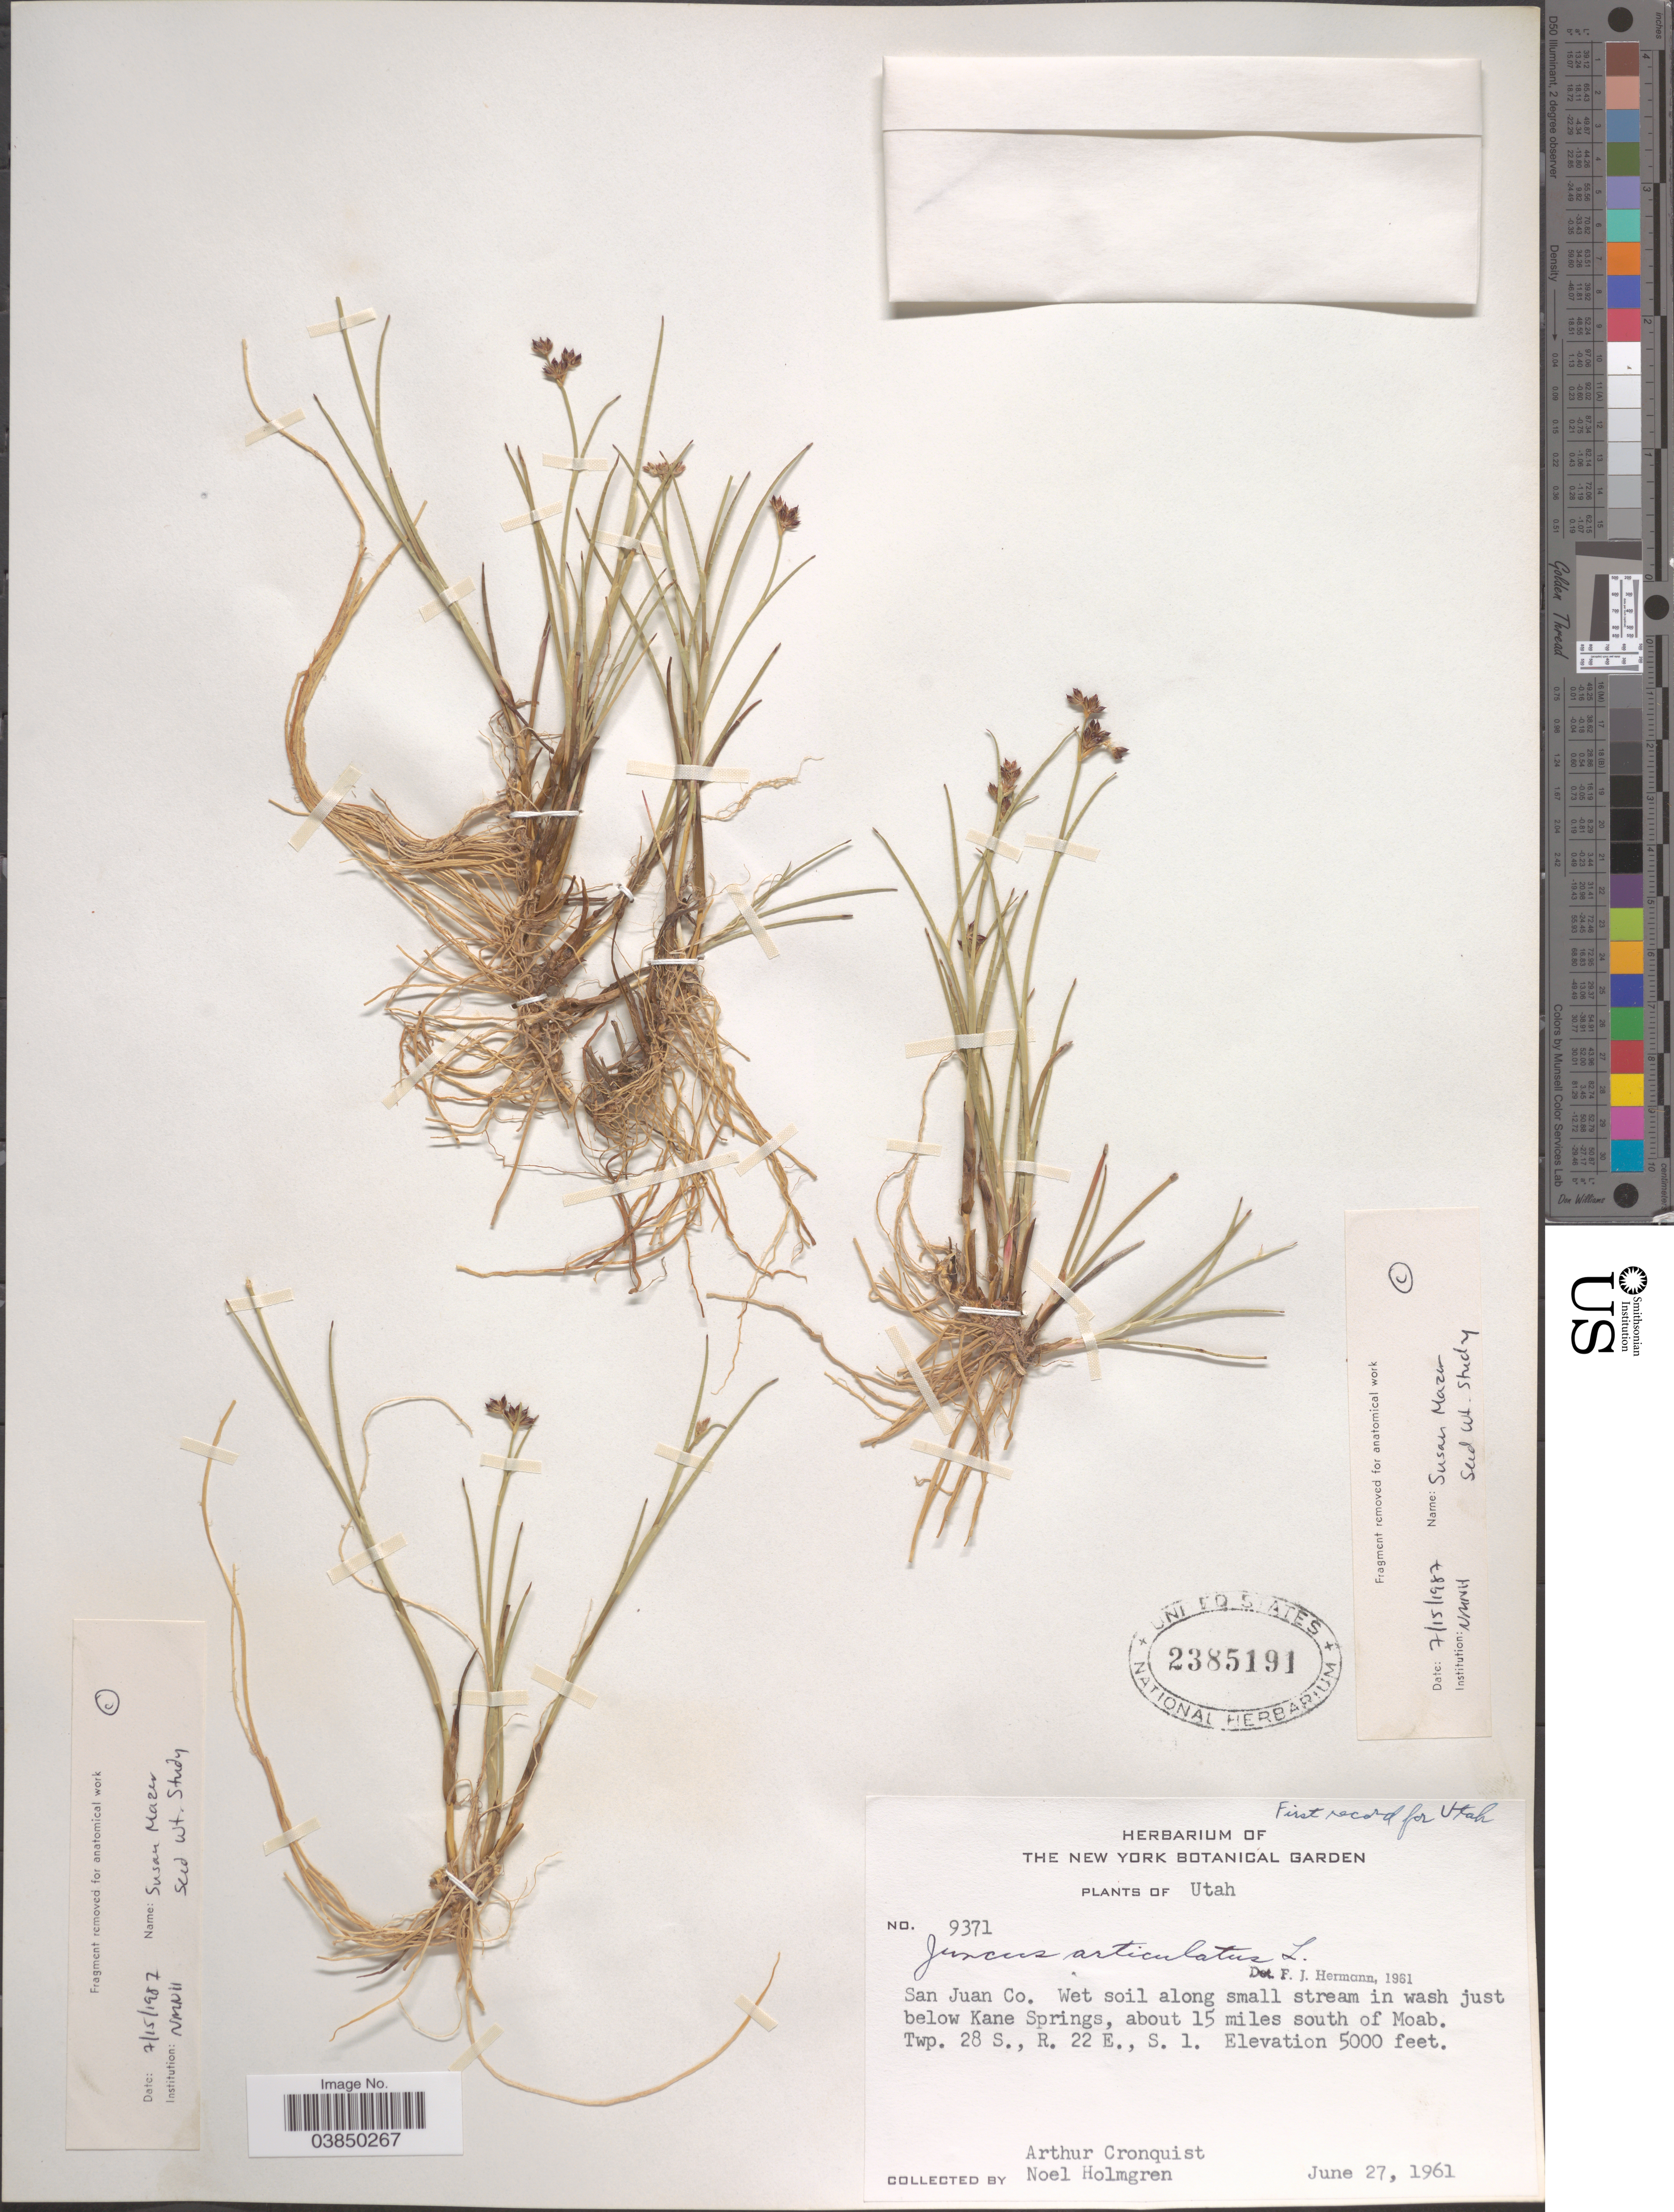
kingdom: Plantae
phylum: Tracheophyta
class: Liliopsida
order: Poales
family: Juncaceae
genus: Juncus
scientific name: Juncus articulatus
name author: L.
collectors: A. J. Cronquist & N. H. Holmgren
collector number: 9371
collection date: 1961-06-27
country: United States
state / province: Utah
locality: San Juan Co. In wash just below Kane Springs, about 15 miles south of Moab. Twp. 28 S., R. 22 E., S. 1.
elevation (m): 1524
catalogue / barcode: US 2385191